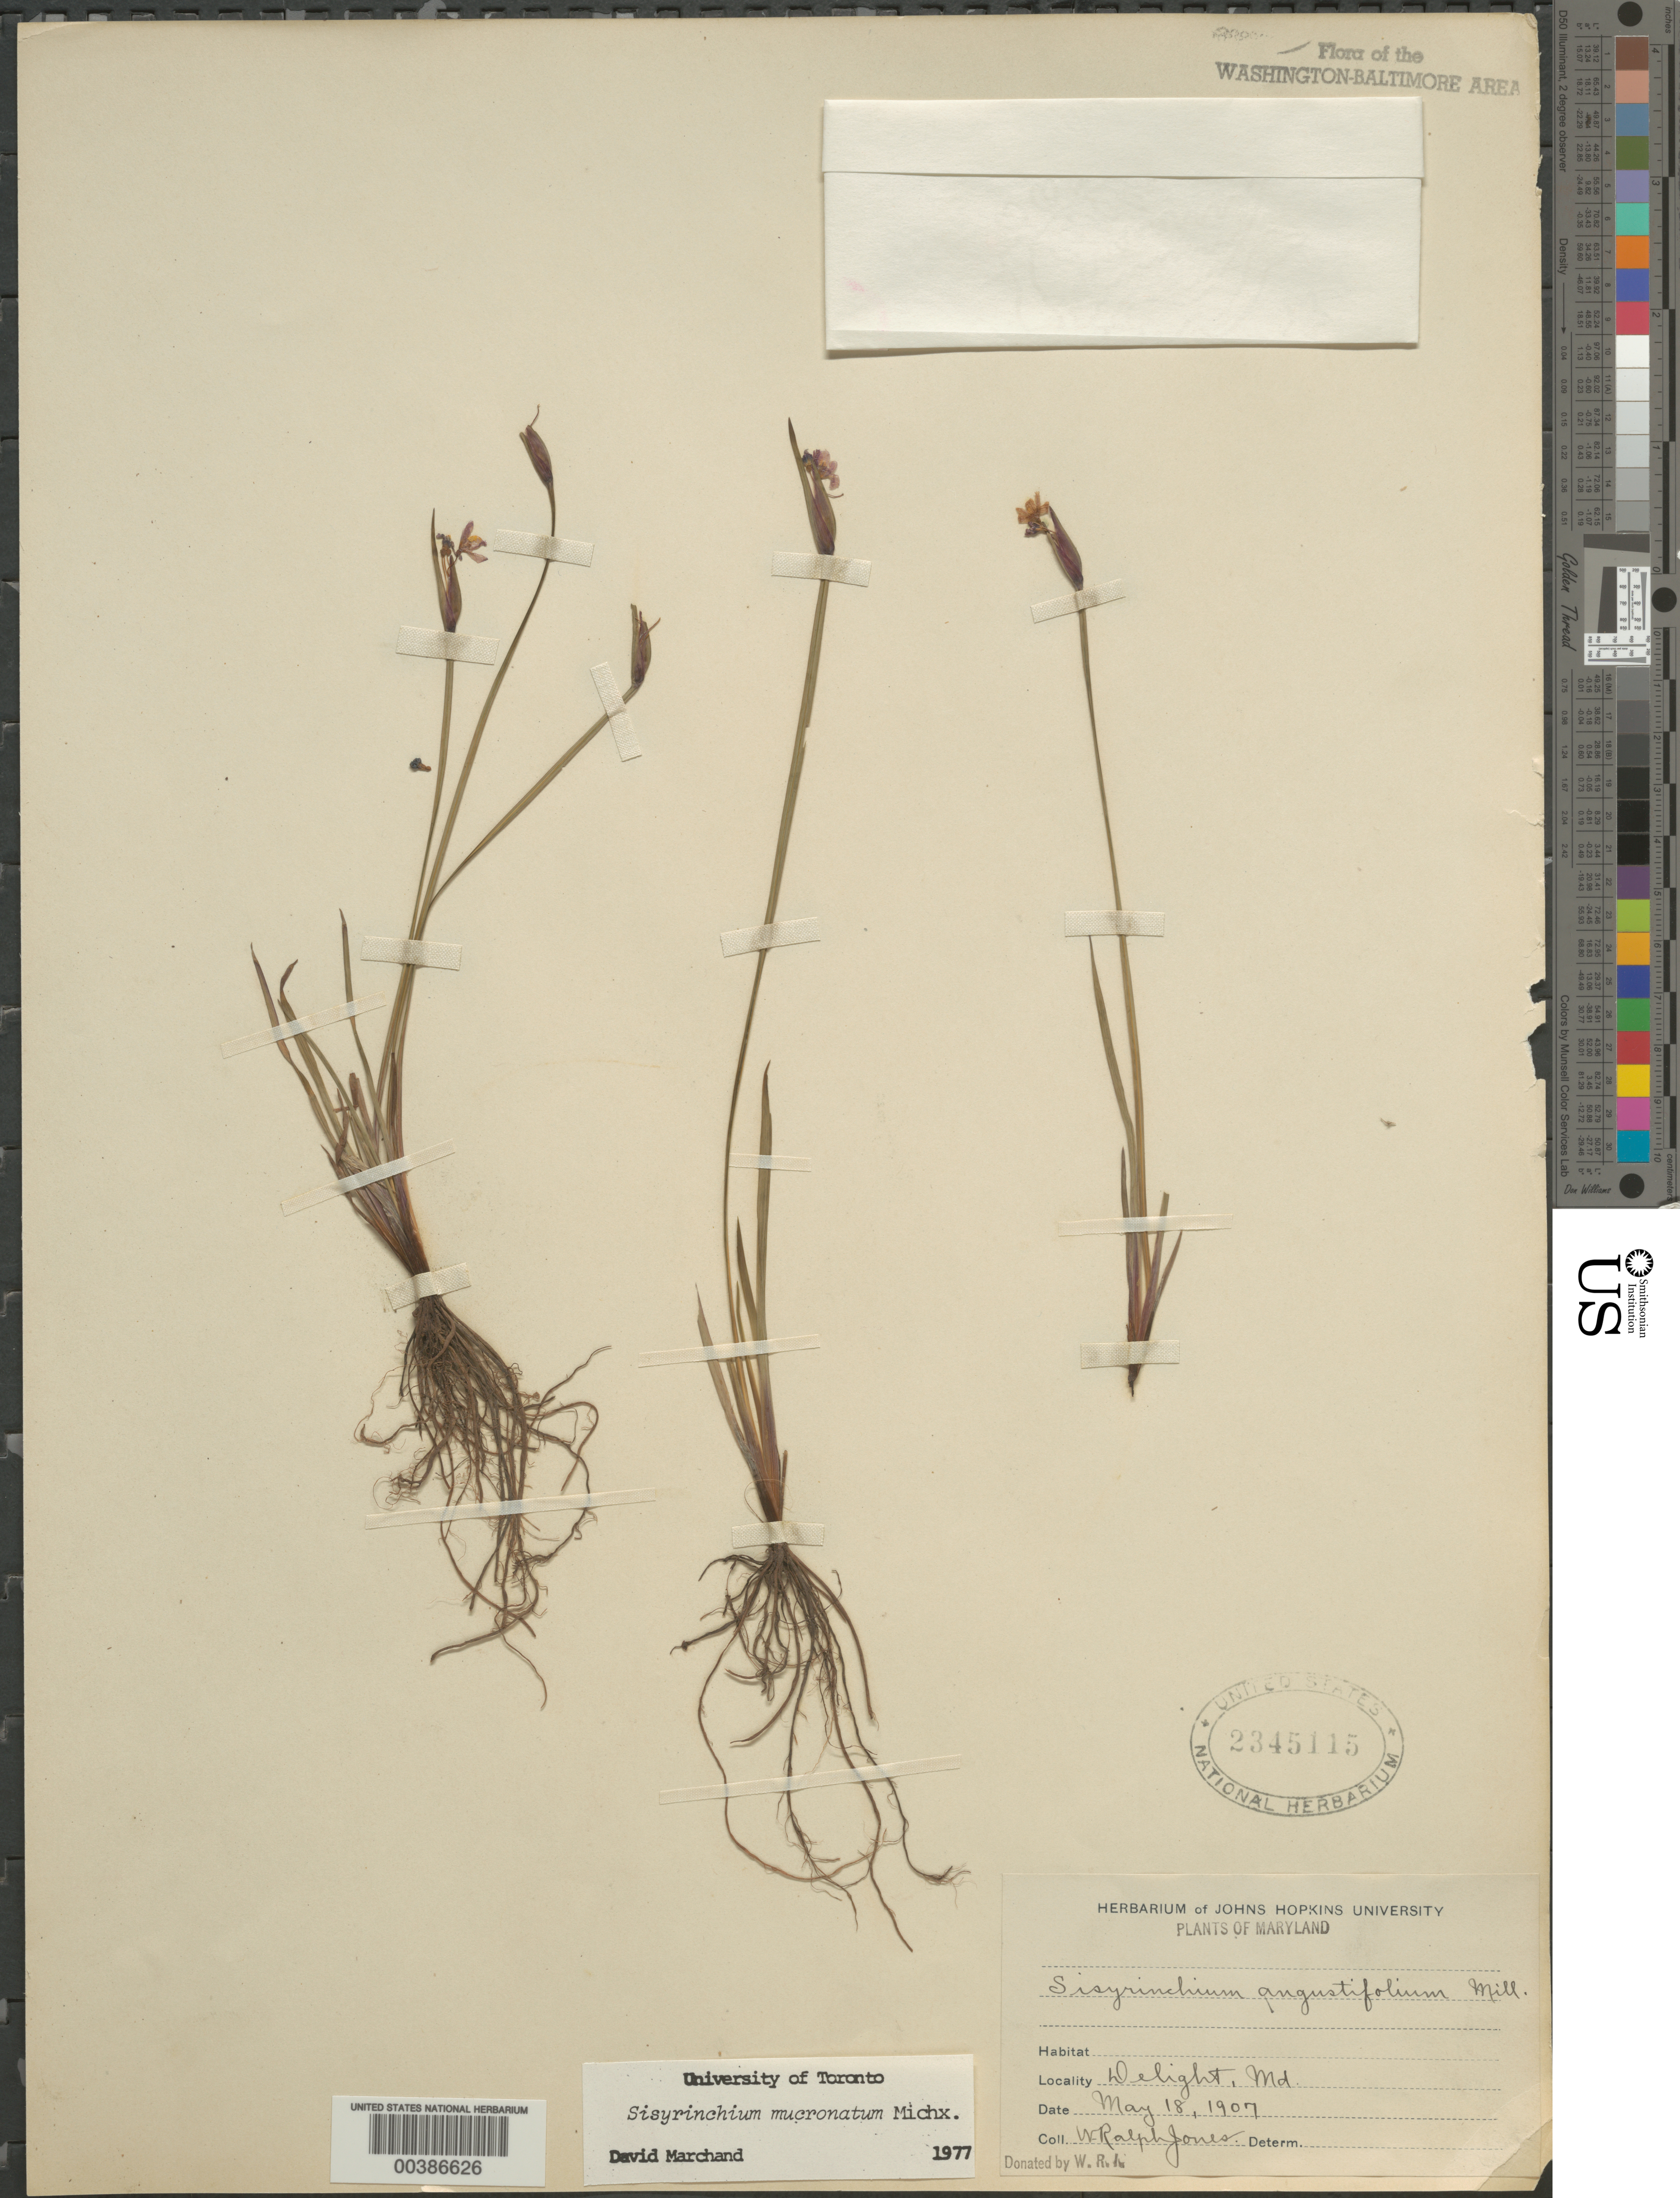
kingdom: Plantae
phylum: Tracheophyta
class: Liliopsida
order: Asparagales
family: Iridaceae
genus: Sisyrinchium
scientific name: Sisyrinchium mucronatum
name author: Michx.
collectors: W. R. Jones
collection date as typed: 18 May 1907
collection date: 1907-05-18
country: United States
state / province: Maryland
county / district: Baltimore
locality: Delight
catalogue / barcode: US 2345115